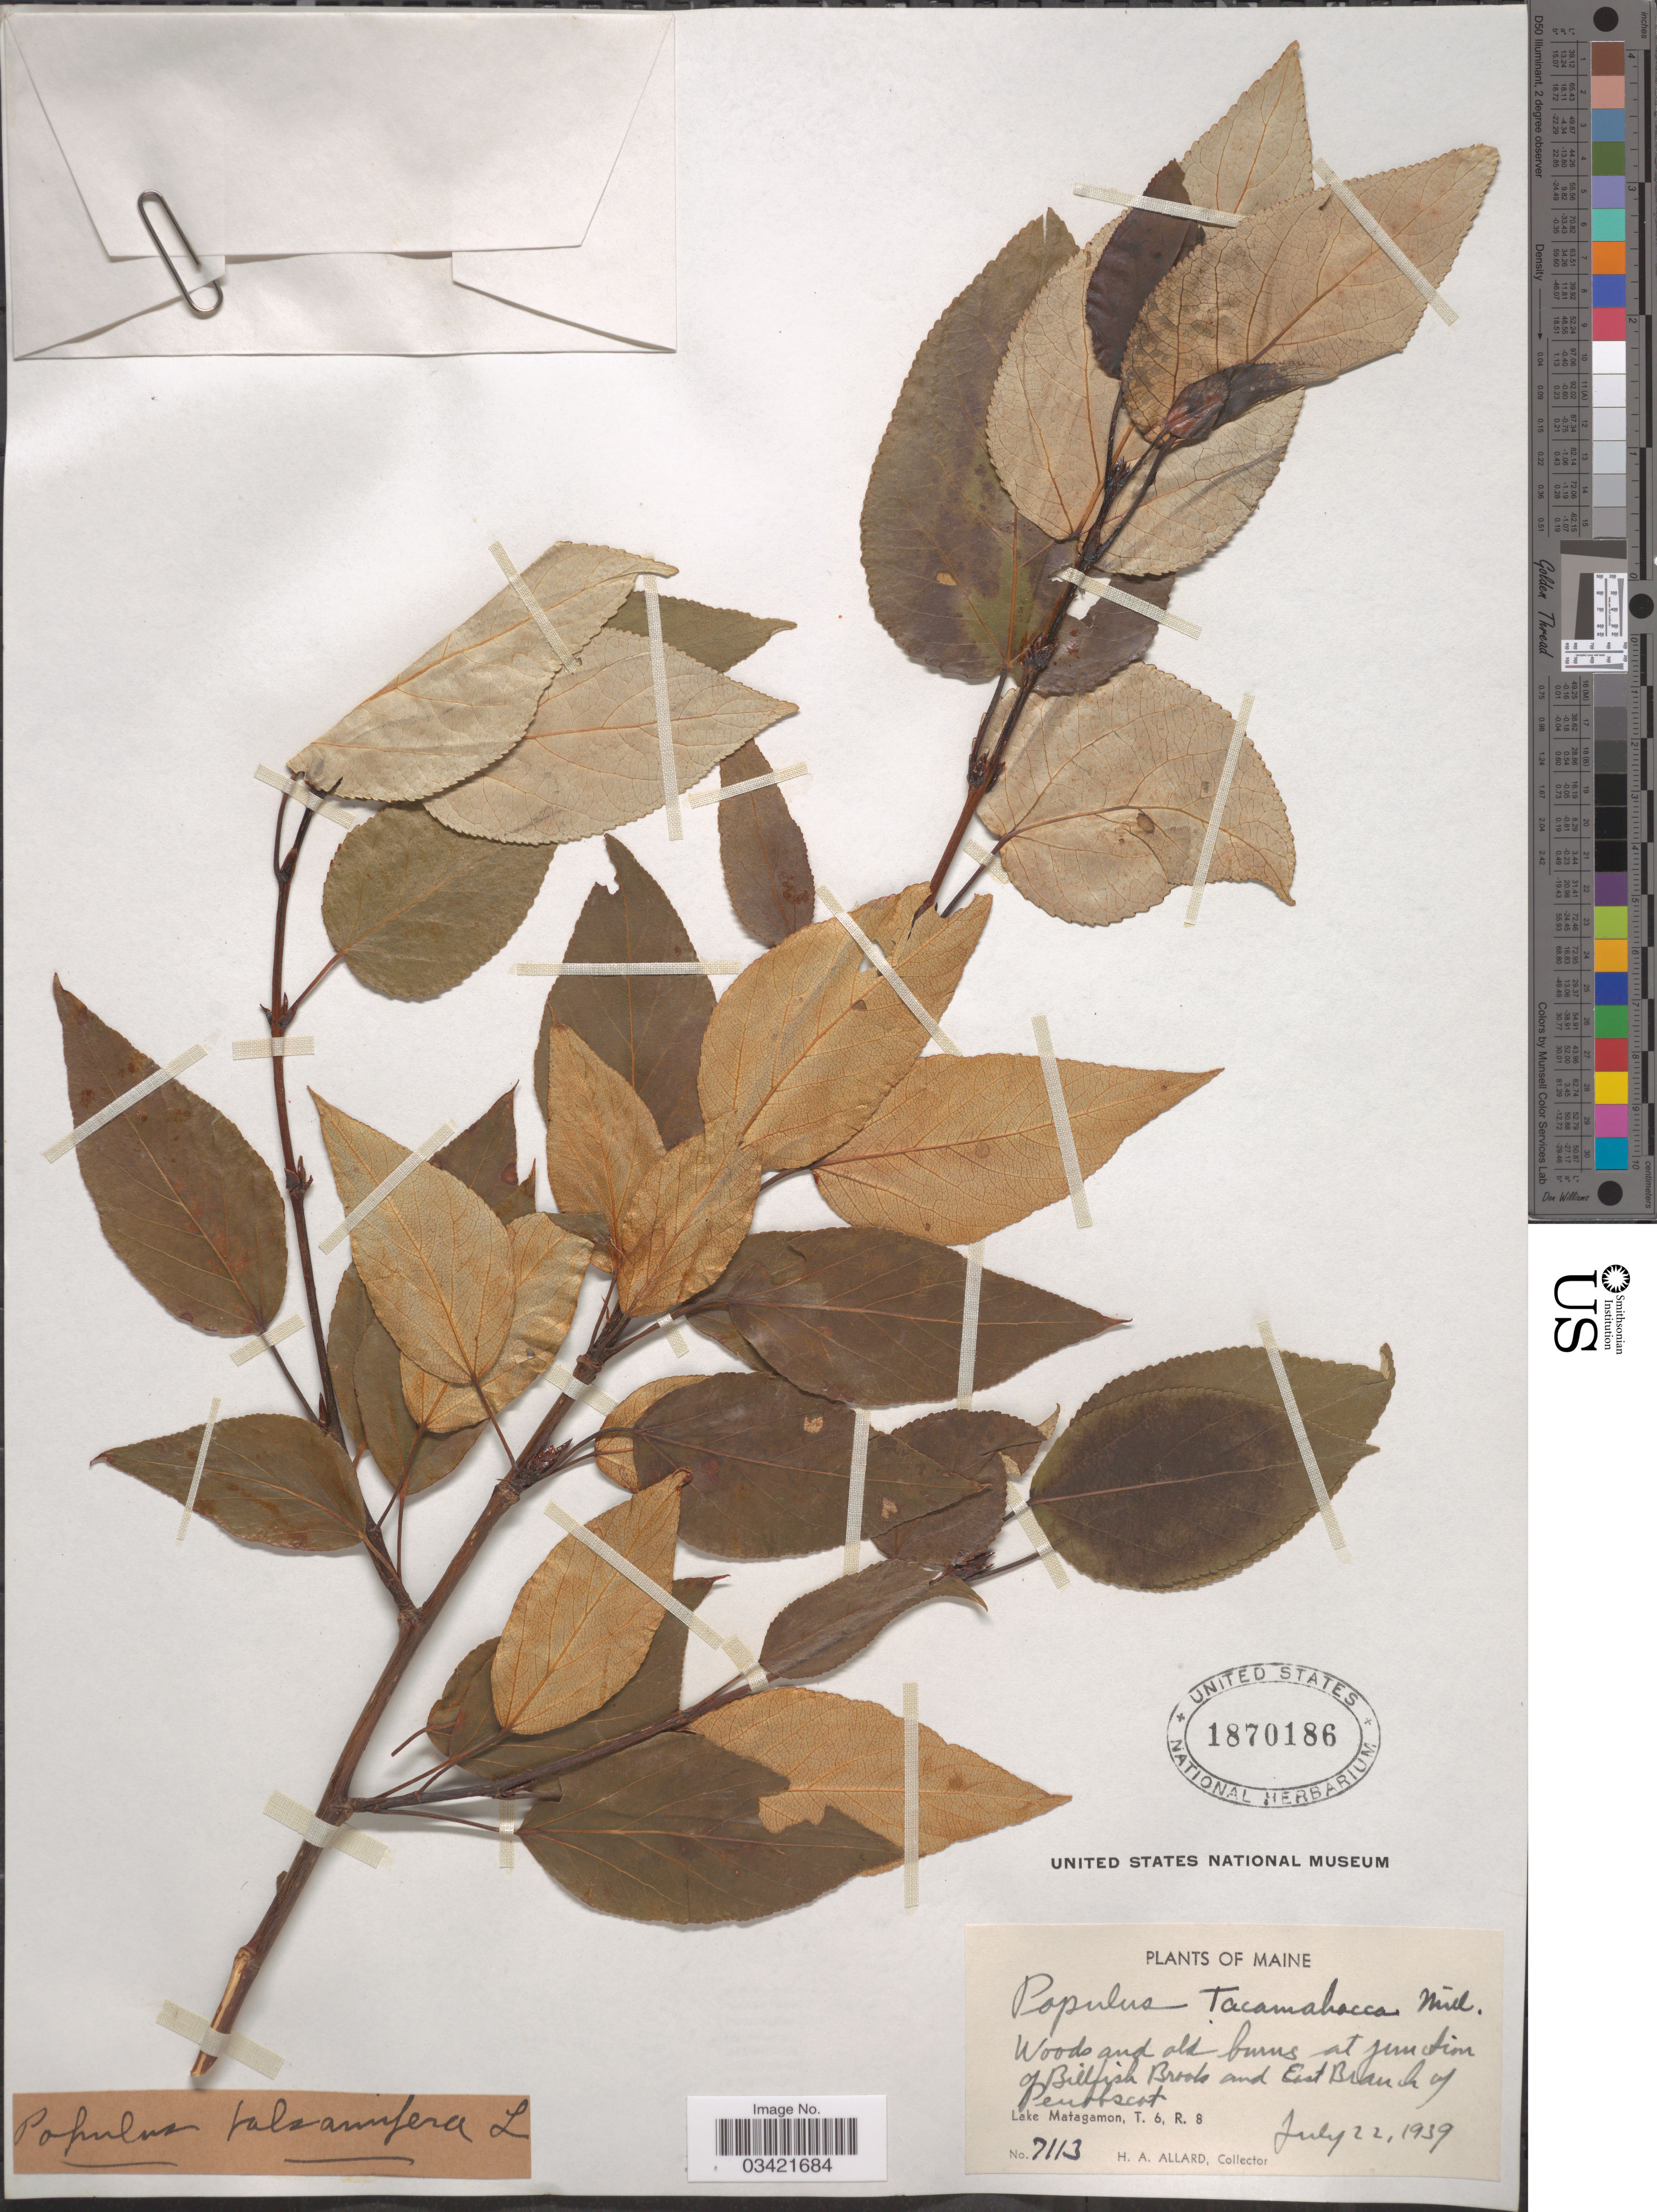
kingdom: Plantae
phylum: Tracheophyta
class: Magnoliopsida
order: Malpighiales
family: Salicaceae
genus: Populus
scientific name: Populus balsamifera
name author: L.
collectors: H. A. Allard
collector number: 7113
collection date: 1939-07-22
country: United States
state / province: Maine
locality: At junction of Billfish Brook and East Branch of Penobscot. Lake Matagamon, T. 6, R. 8.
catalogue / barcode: US 1870186